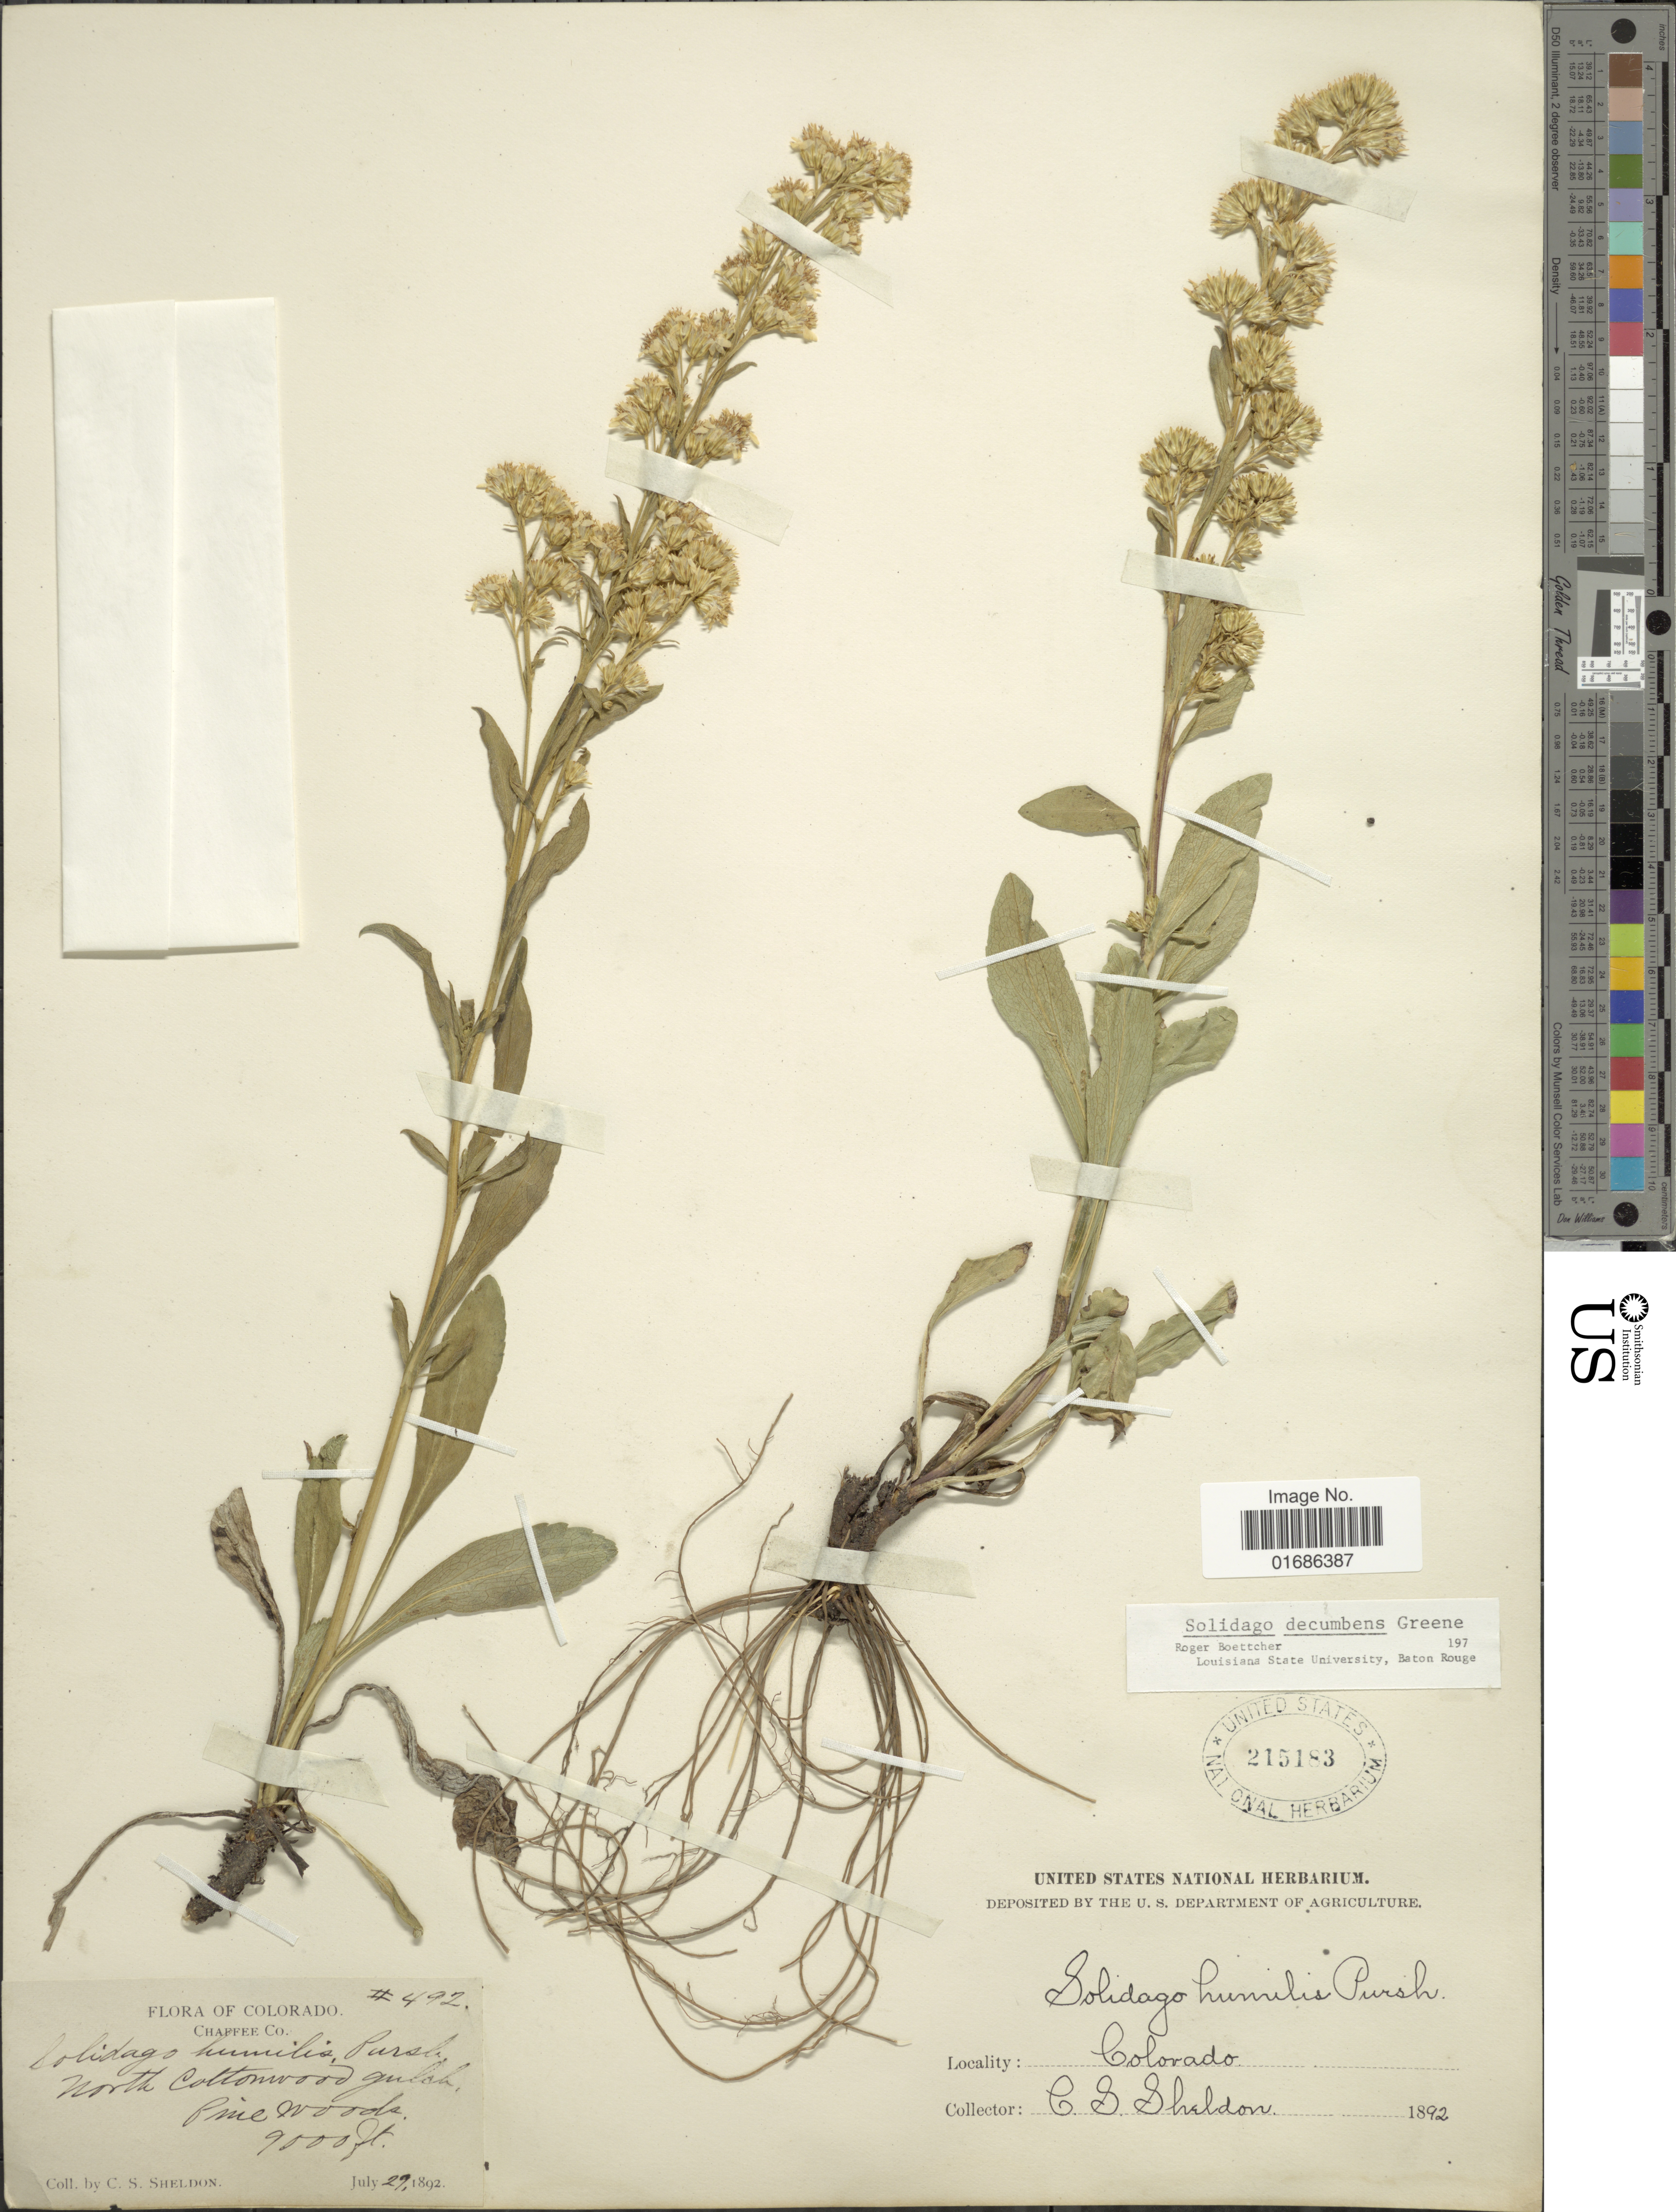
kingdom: Plantae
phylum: Tracheophyta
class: Magnoliopsida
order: Asterales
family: Asteraceae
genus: Solidago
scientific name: Solidago decumbens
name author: Greene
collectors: C. S. Sheldon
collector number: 492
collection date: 1892-07-29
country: United States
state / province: Colorado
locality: Chaffee Co., North Cottonwood gulch, Pine Woods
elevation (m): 2743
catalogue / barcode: US 215183